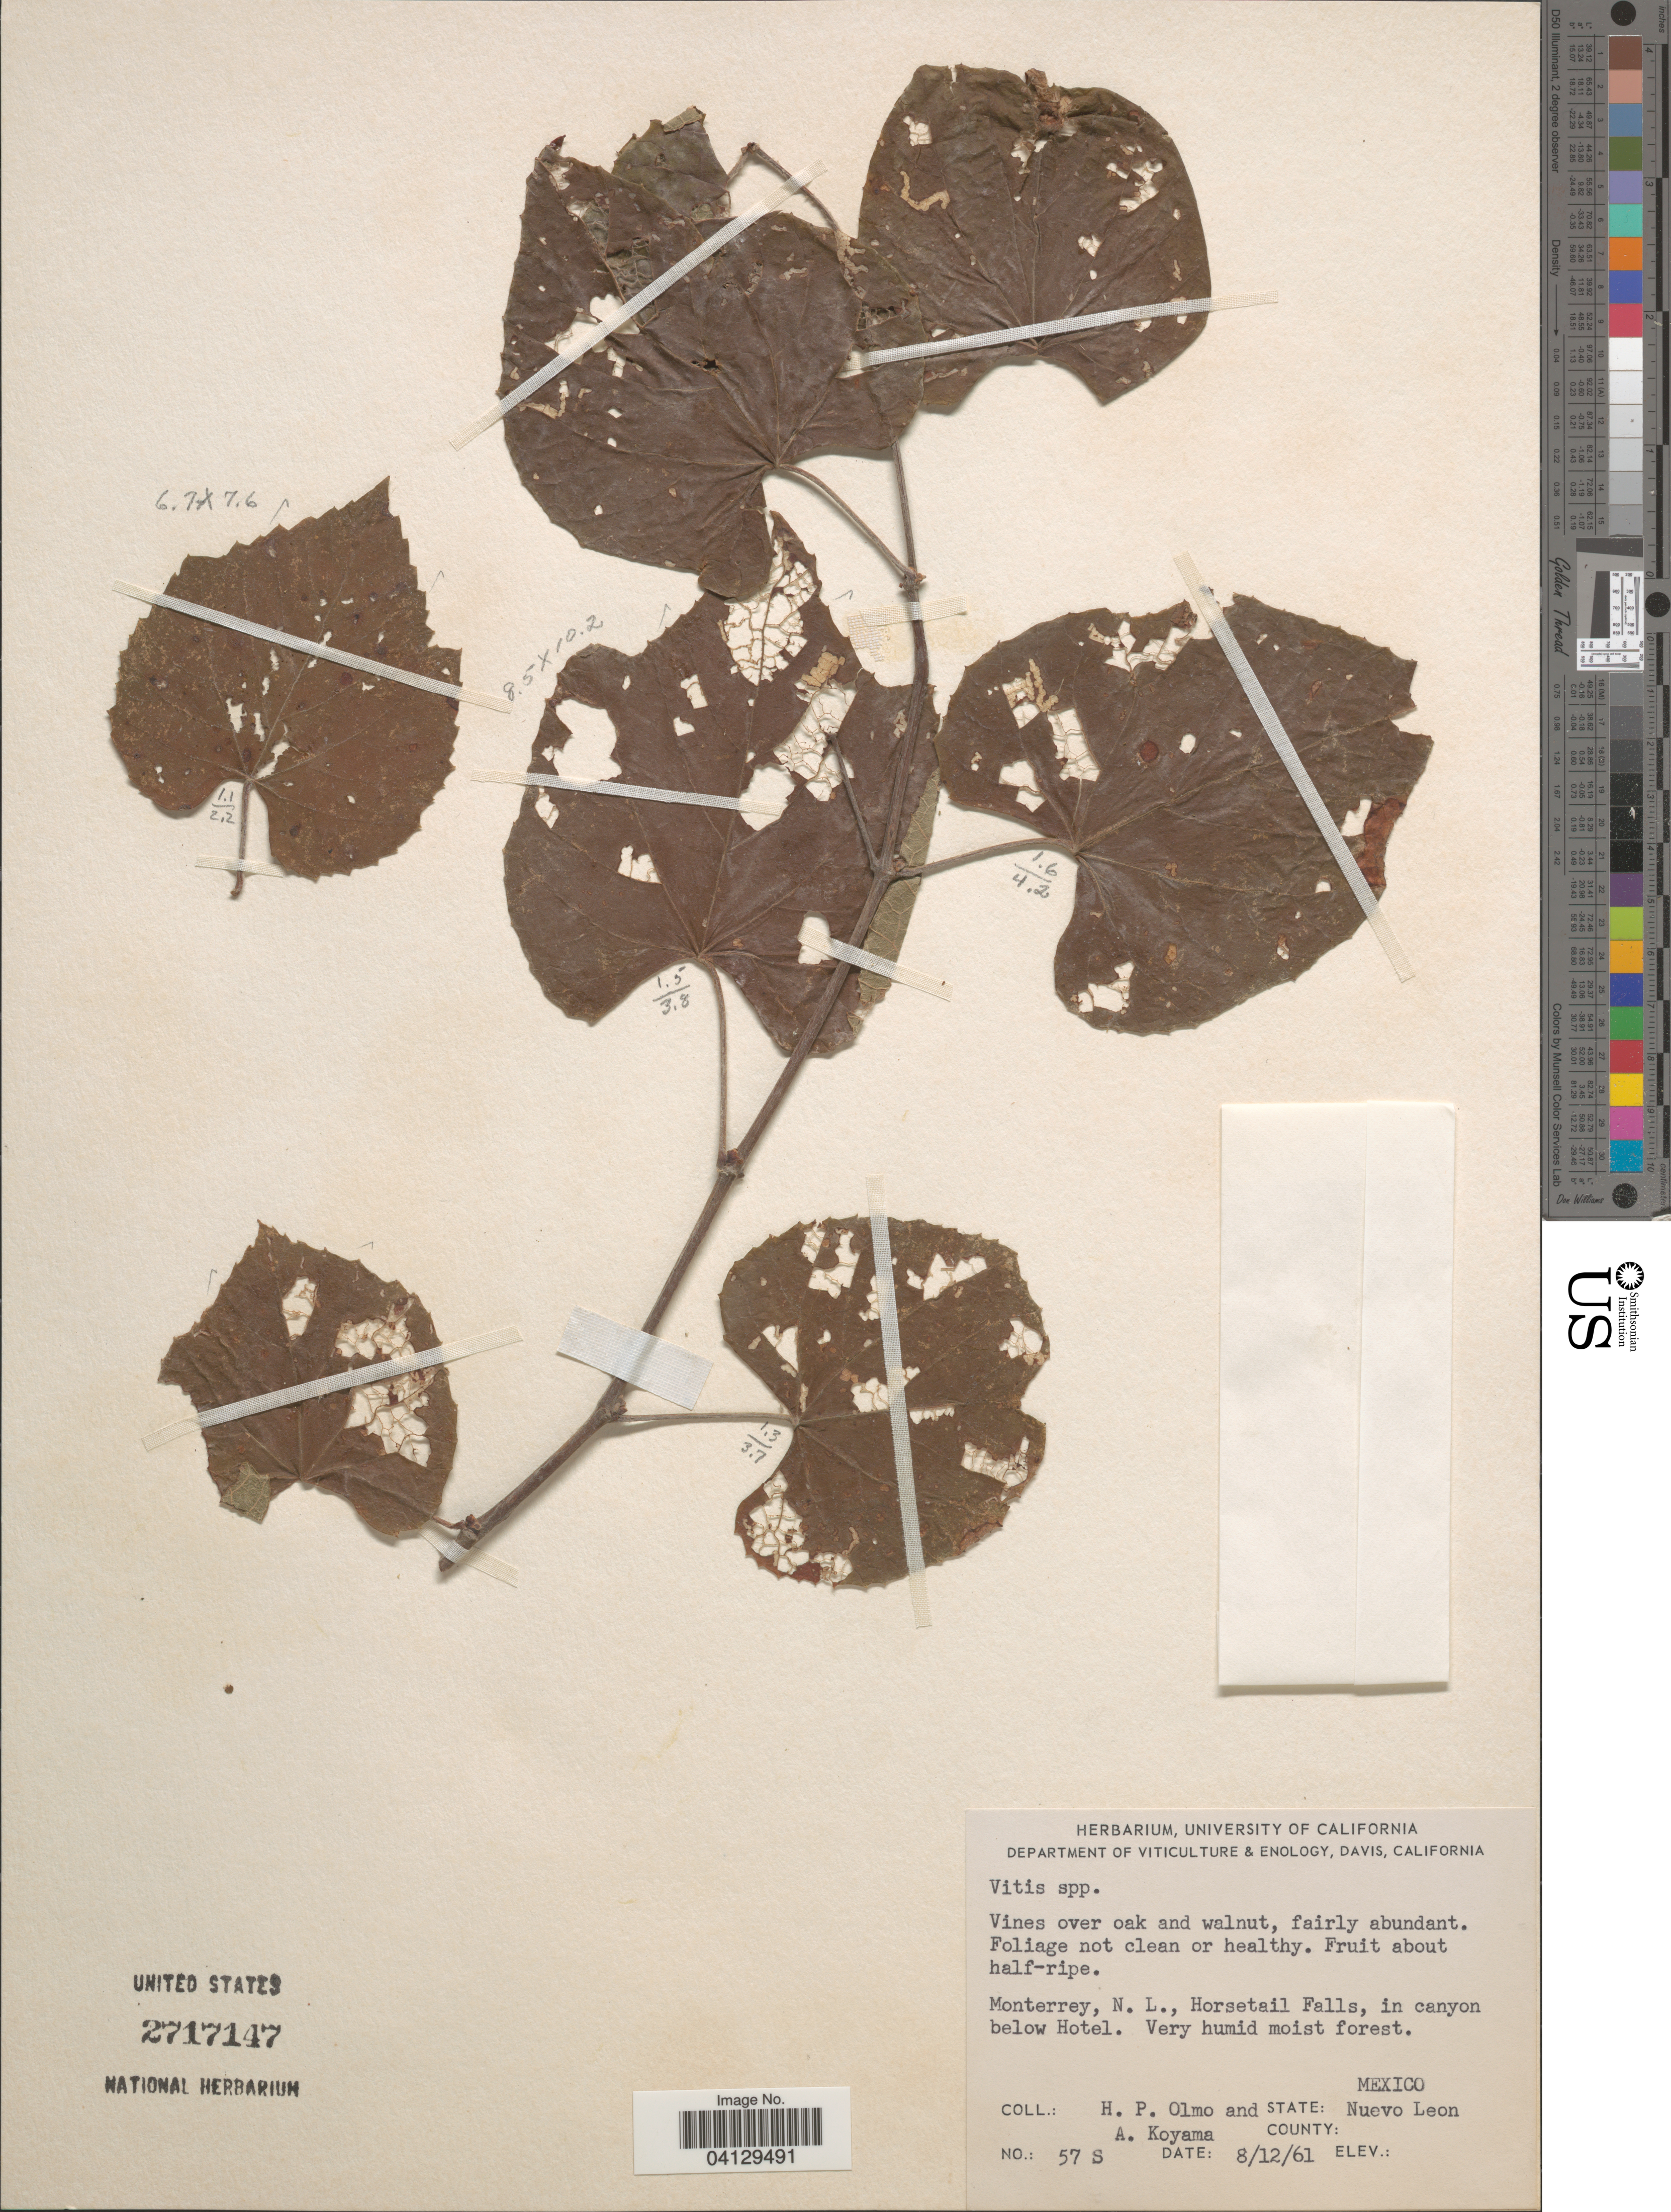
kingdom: Plantae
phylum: Tracheophyta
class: Magnoliopsida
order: Vitales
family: Vitaceae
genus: Vitis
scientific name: Vitis sp.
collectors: H. Olmo & A. Koyama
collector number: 57S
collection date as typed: Transcribed d/m/y: 12/8/61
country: Mexico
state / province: Nuevo León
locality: Monterrey, Horsetail Falls, in canyon below Hotel.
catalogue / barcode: US 2717147